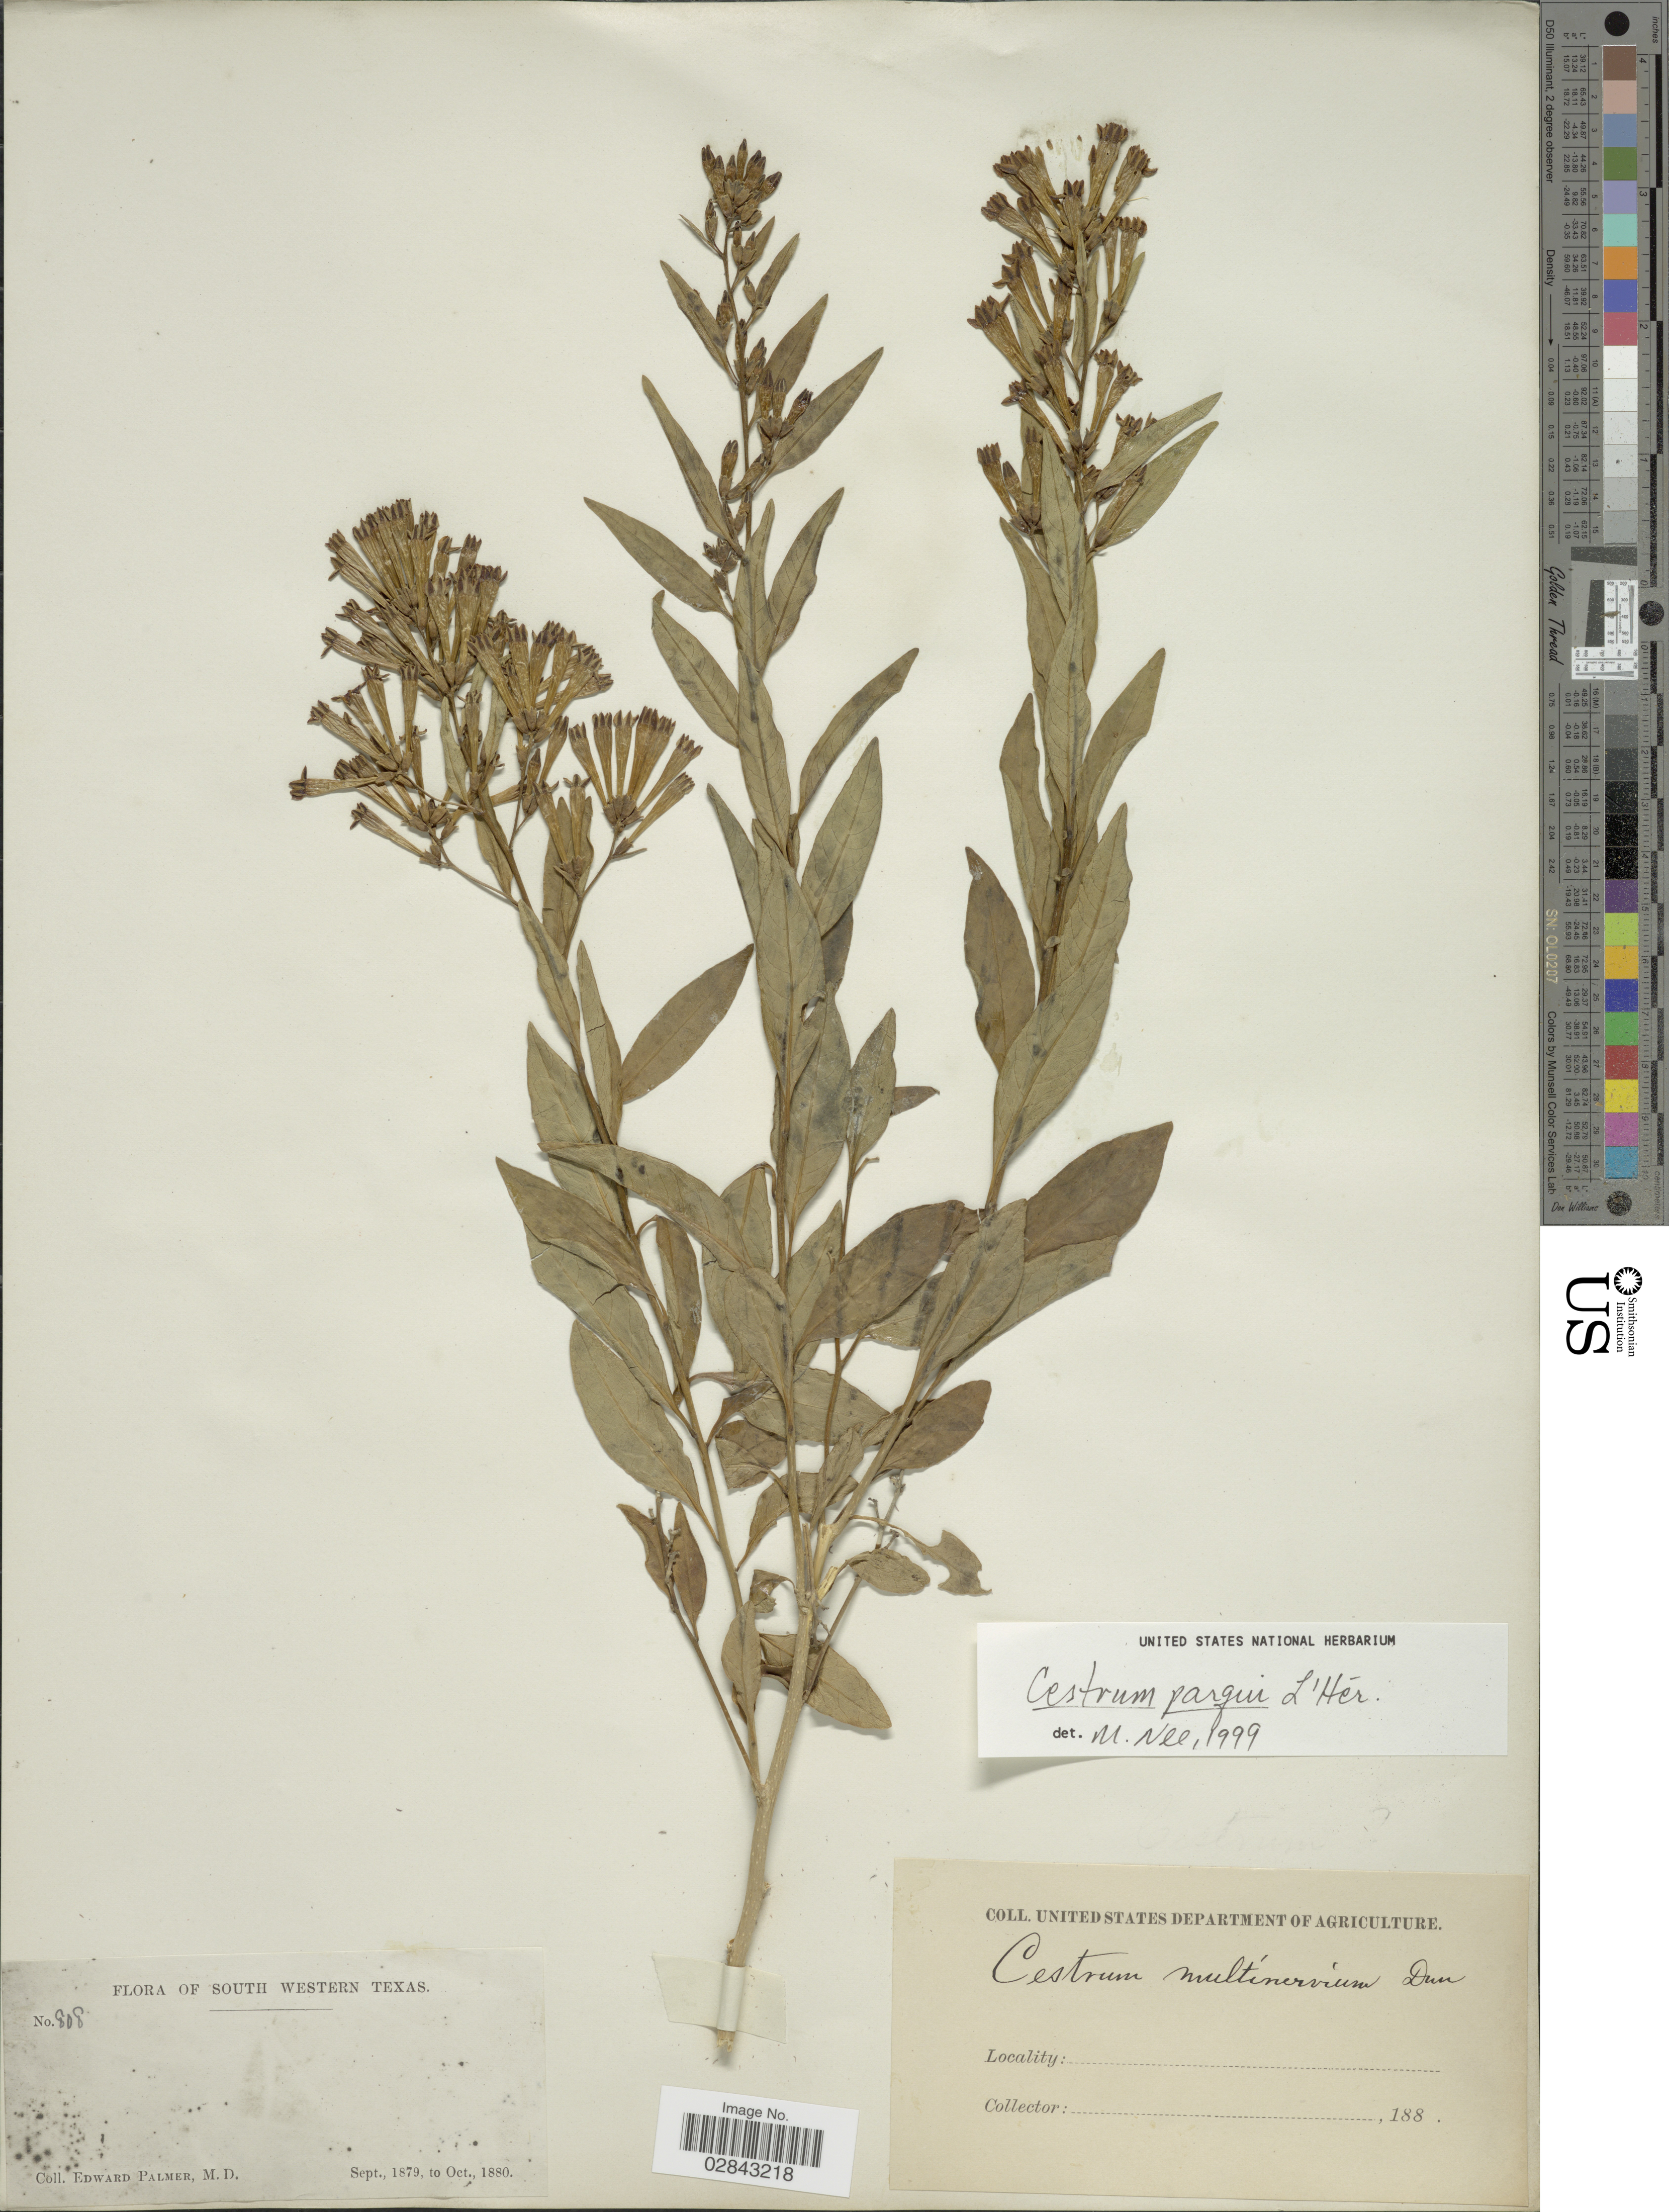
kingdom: Plantae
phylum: Tracheophyta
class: Magnoliopsida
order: Solanales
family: Solanaceae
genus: Cestrum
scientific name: Cestrum parqui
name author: L'Hér.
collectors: E. Palmer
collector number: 808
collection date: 1879-09/1880-10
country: United States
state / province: Texas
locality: South Western Texas.